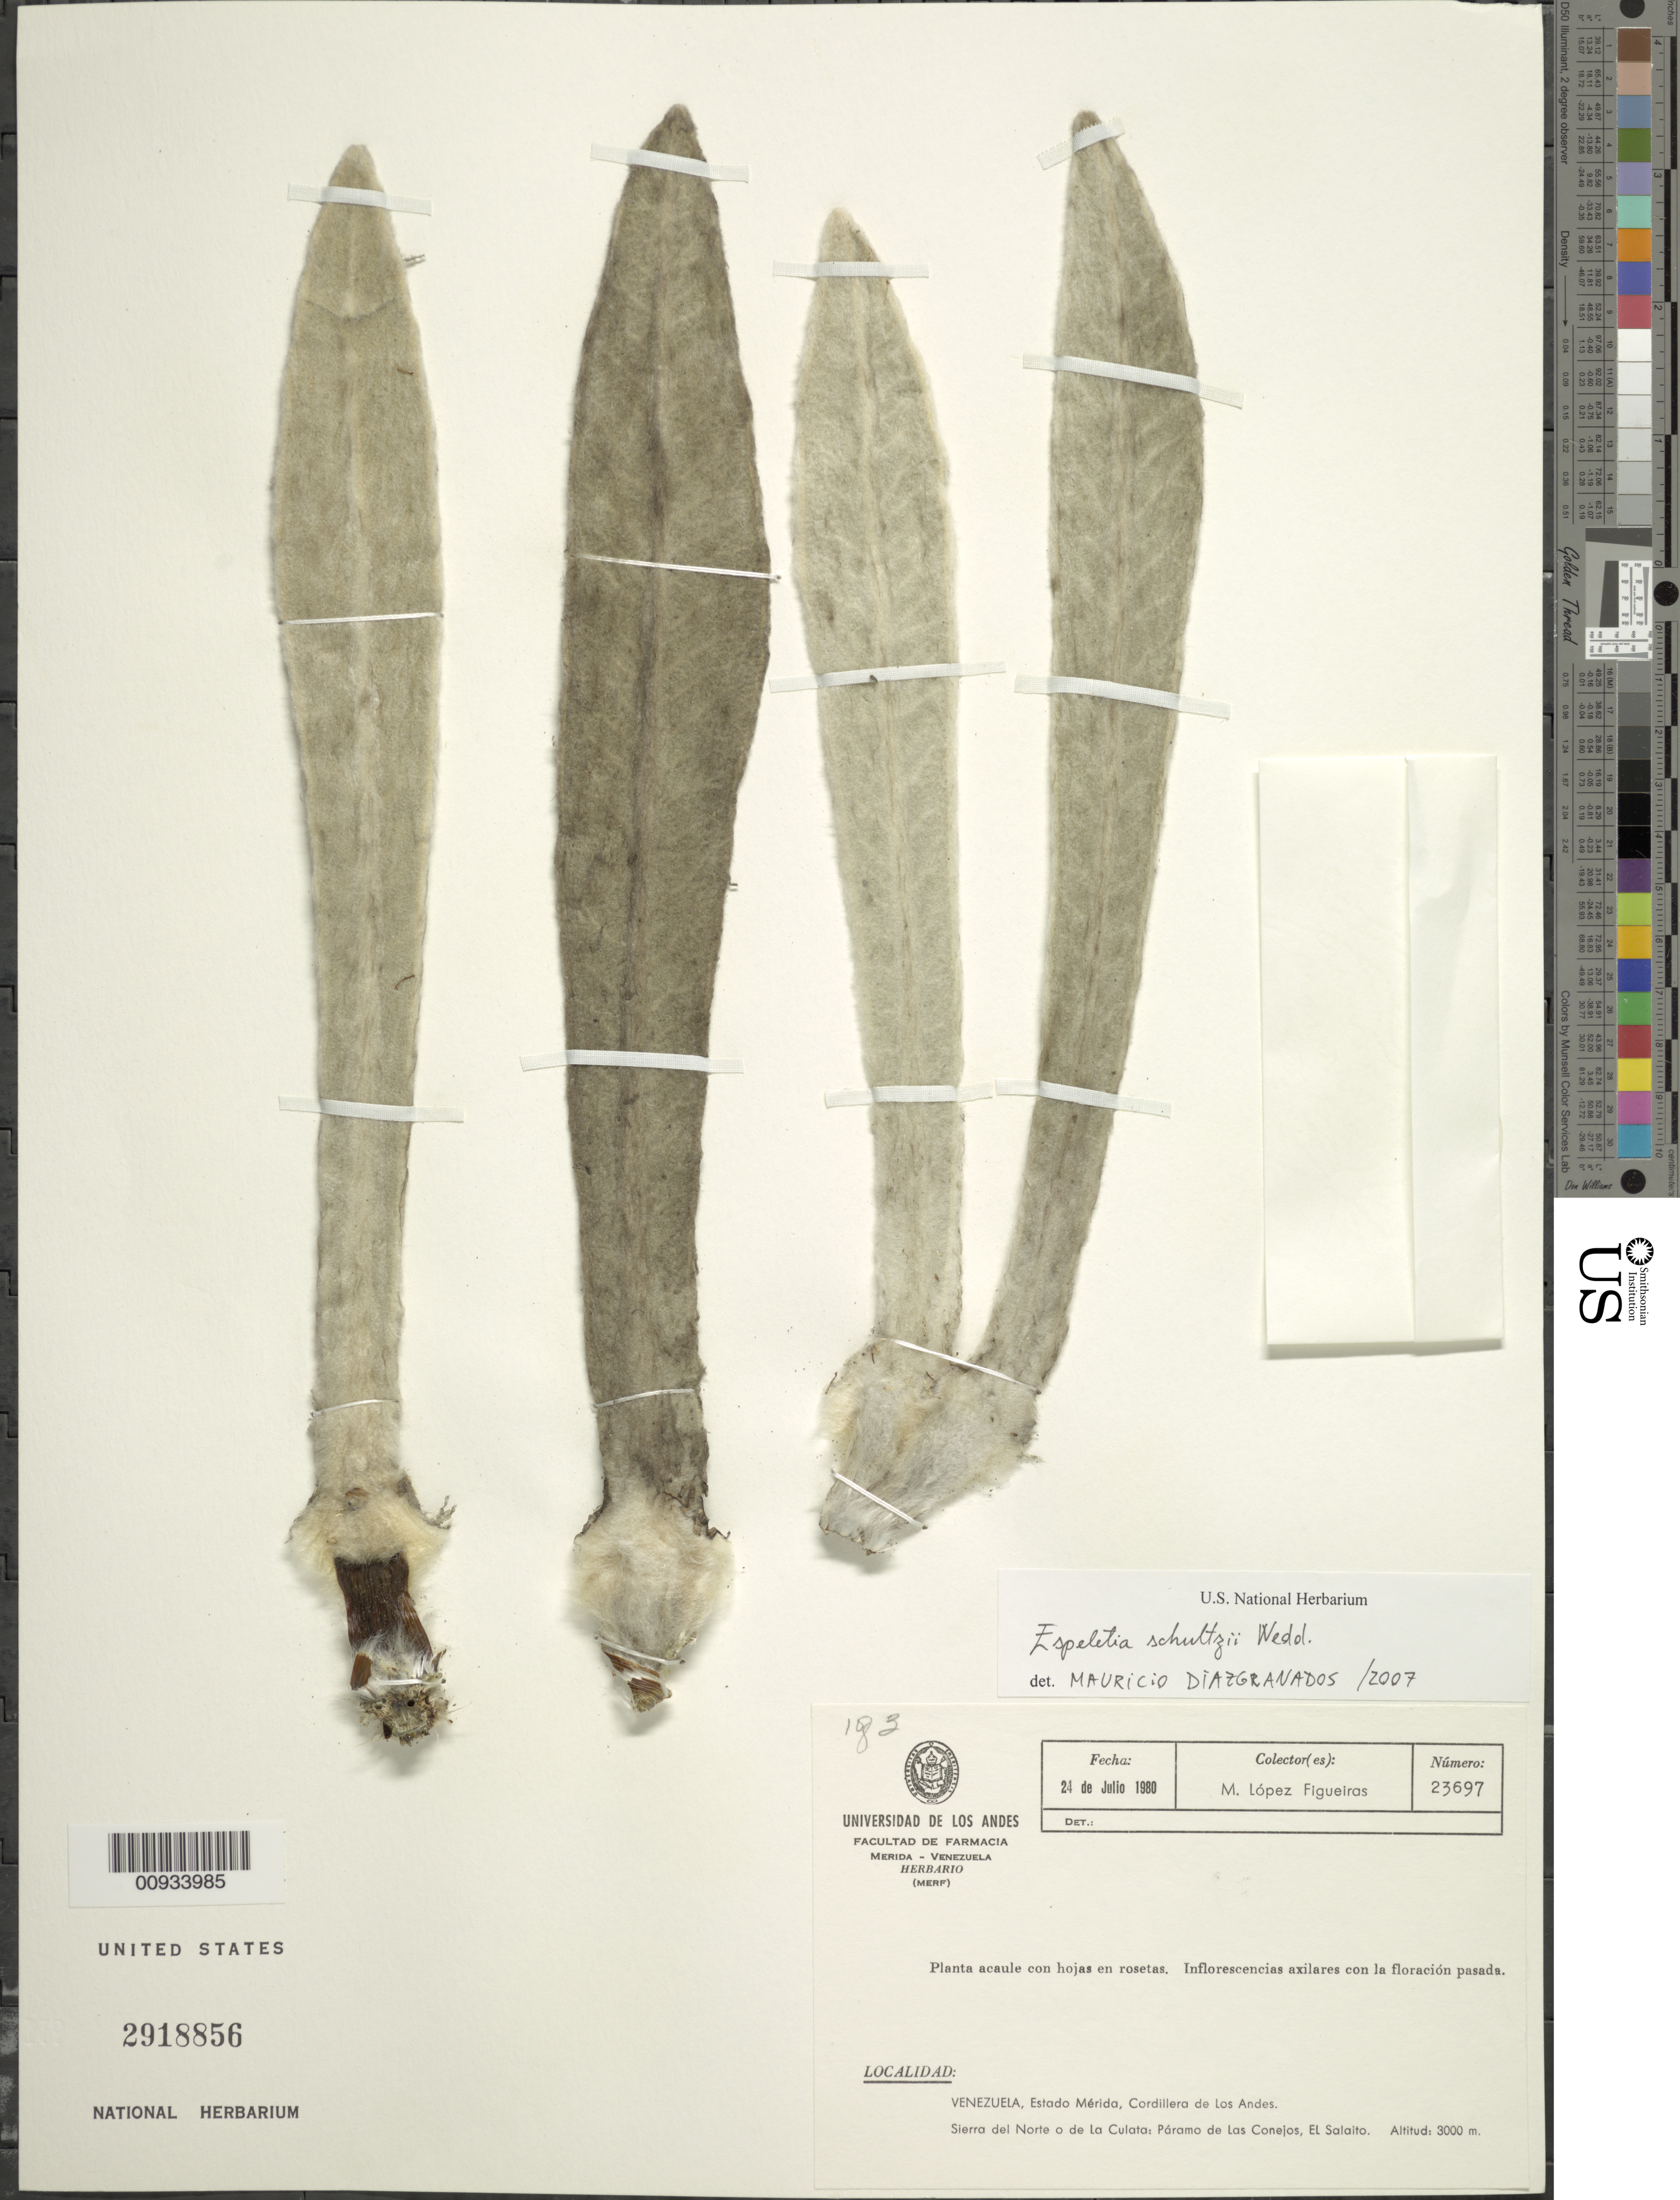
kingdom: Plantae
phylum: Tracheophyta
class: Magnoliopsida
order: Asterales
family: Asteraceae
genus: Espeletia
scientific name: Espeletia schultzii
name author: Wedd.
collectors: M. López Figueiras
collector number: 23696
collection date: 1980-07-24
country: Venezuela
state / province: Mérida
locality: Cordillera de Los Andes, Sierra del Norte o de La Culata, Paramo de Las Conejos, El Salaito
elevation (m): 3000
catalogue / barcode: US 2918856